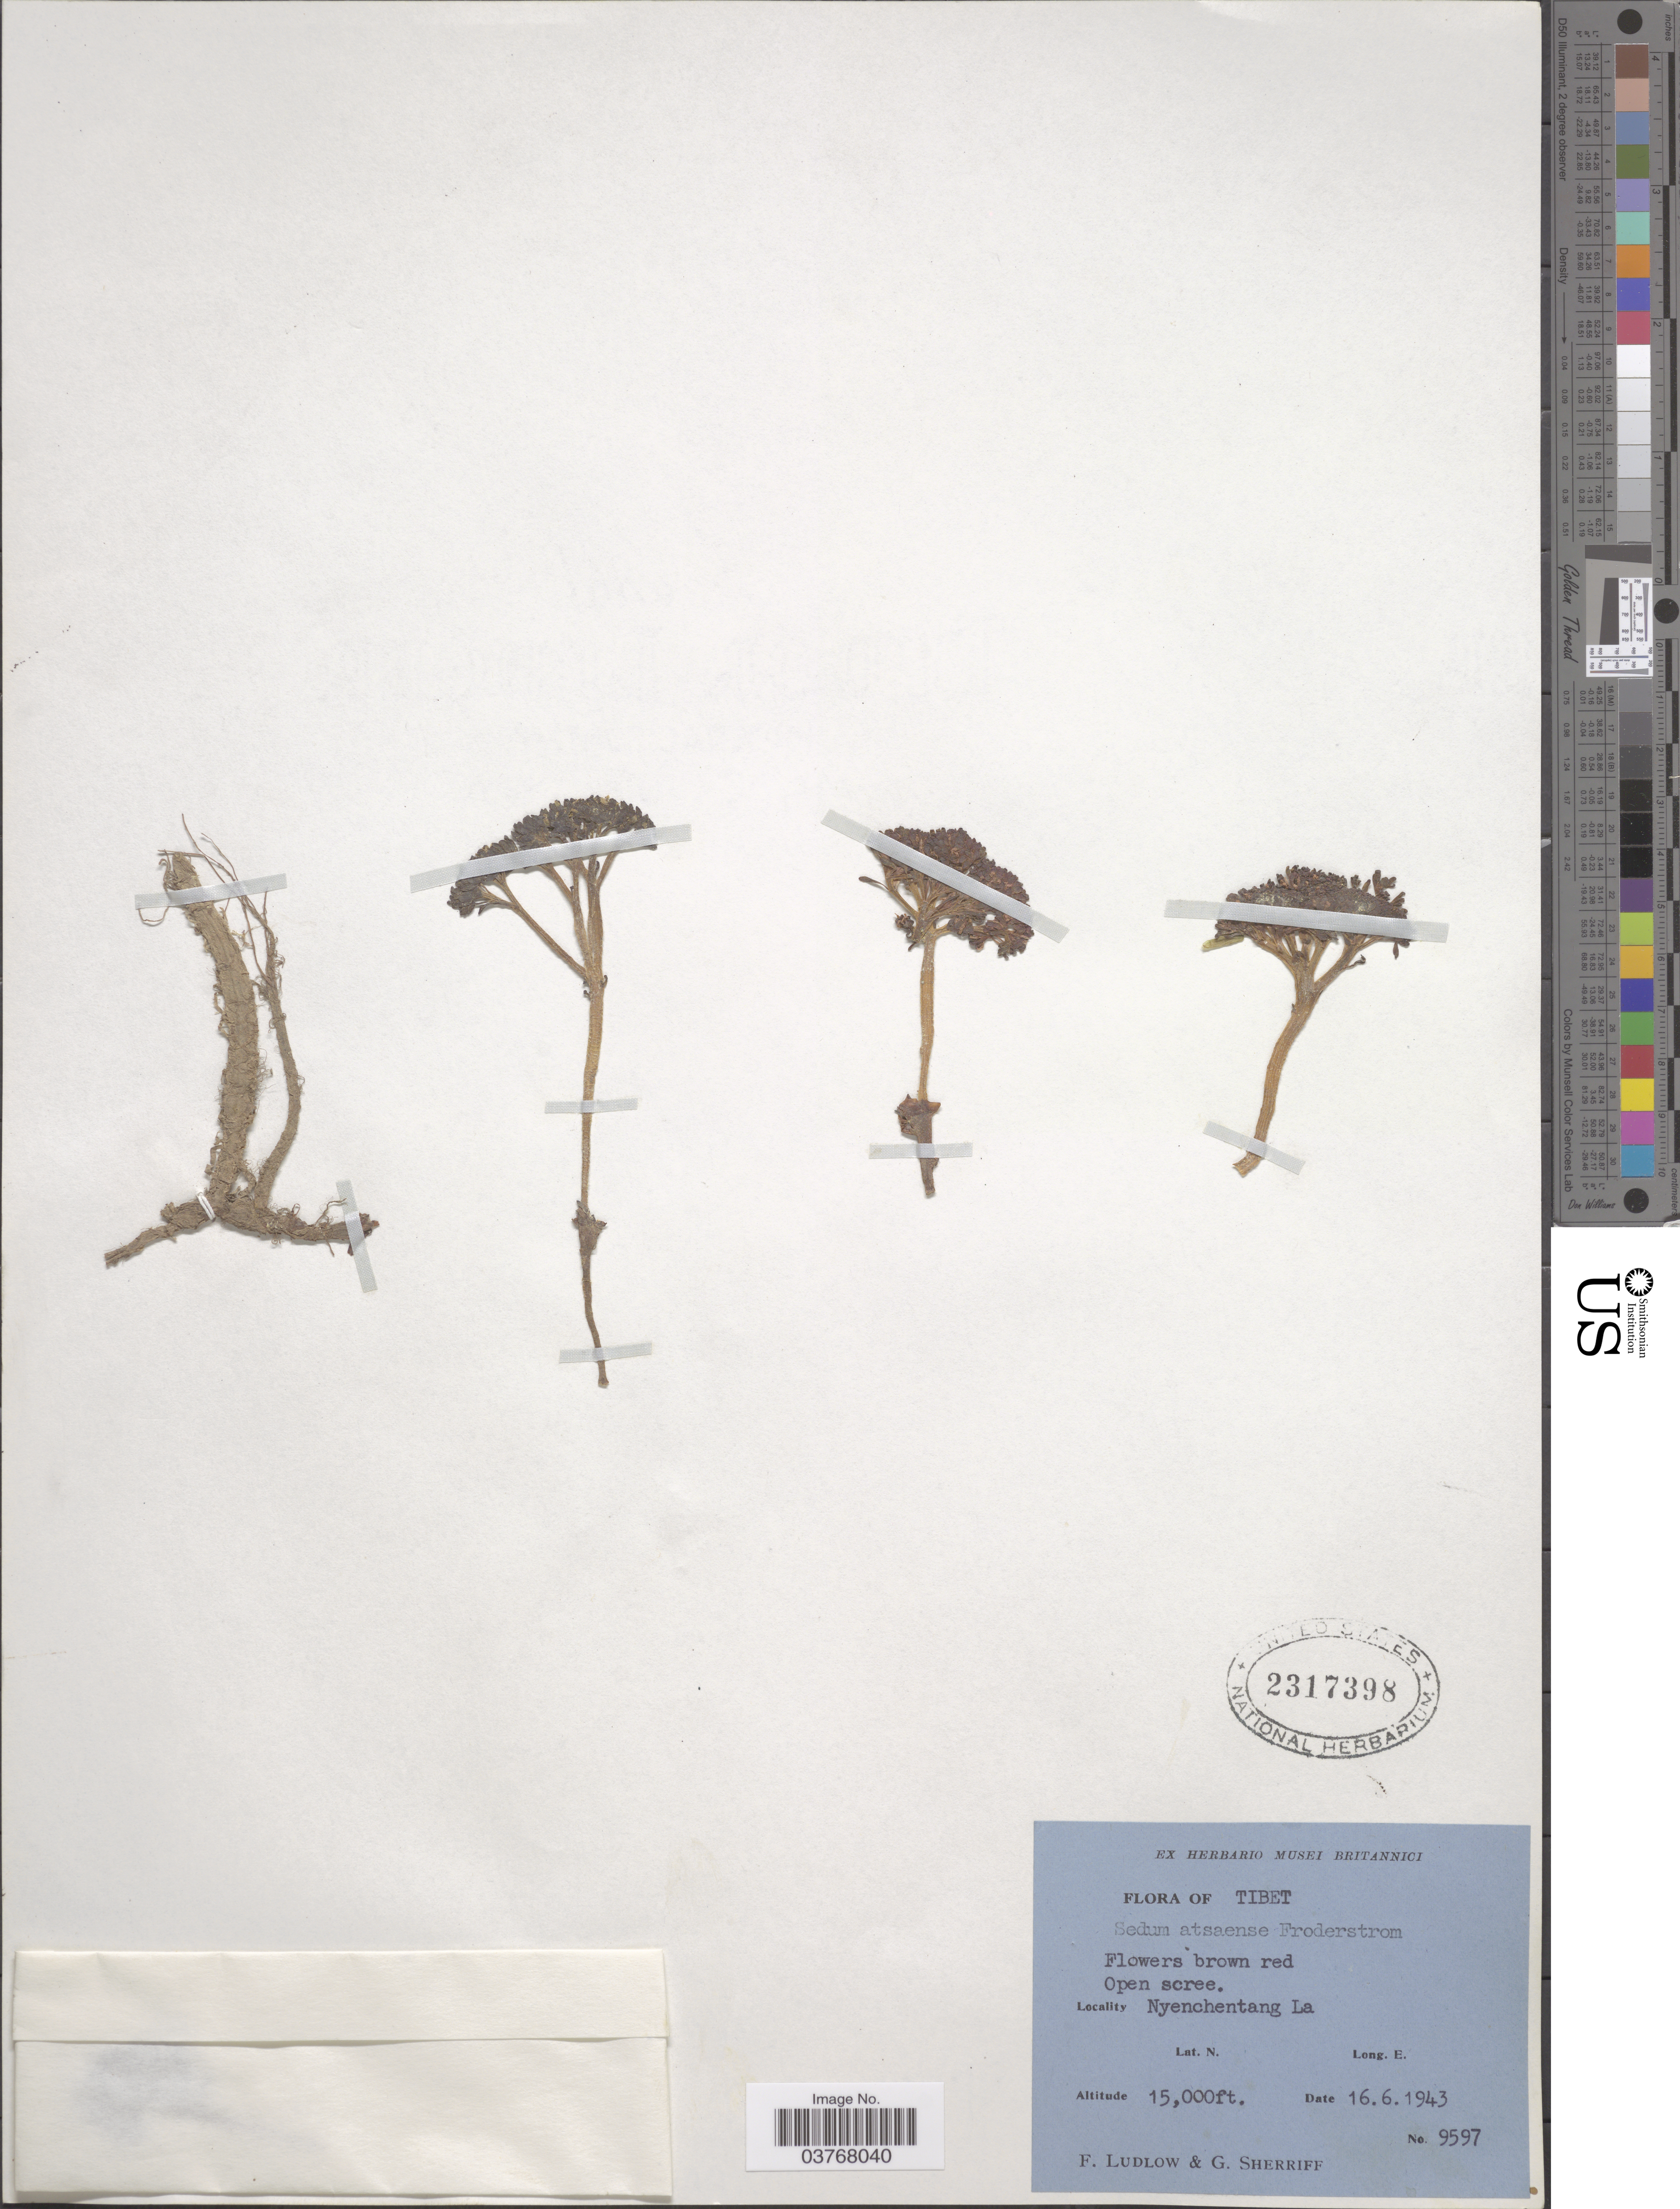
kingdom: Plantae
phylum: Tracheophyta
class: Magnoliopsida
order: Saxifragales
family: Crassulaceae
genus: Rhodiola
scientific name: Rhodiola atsaensis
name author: (Fröd.) H. Ohba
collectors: F. Ludlow & G. Sherriff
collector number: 9597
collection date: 1943-06-16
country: China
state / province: Xizang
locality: Tibet. Nyenchentang La.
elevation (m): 4572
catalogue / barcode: US 2317398